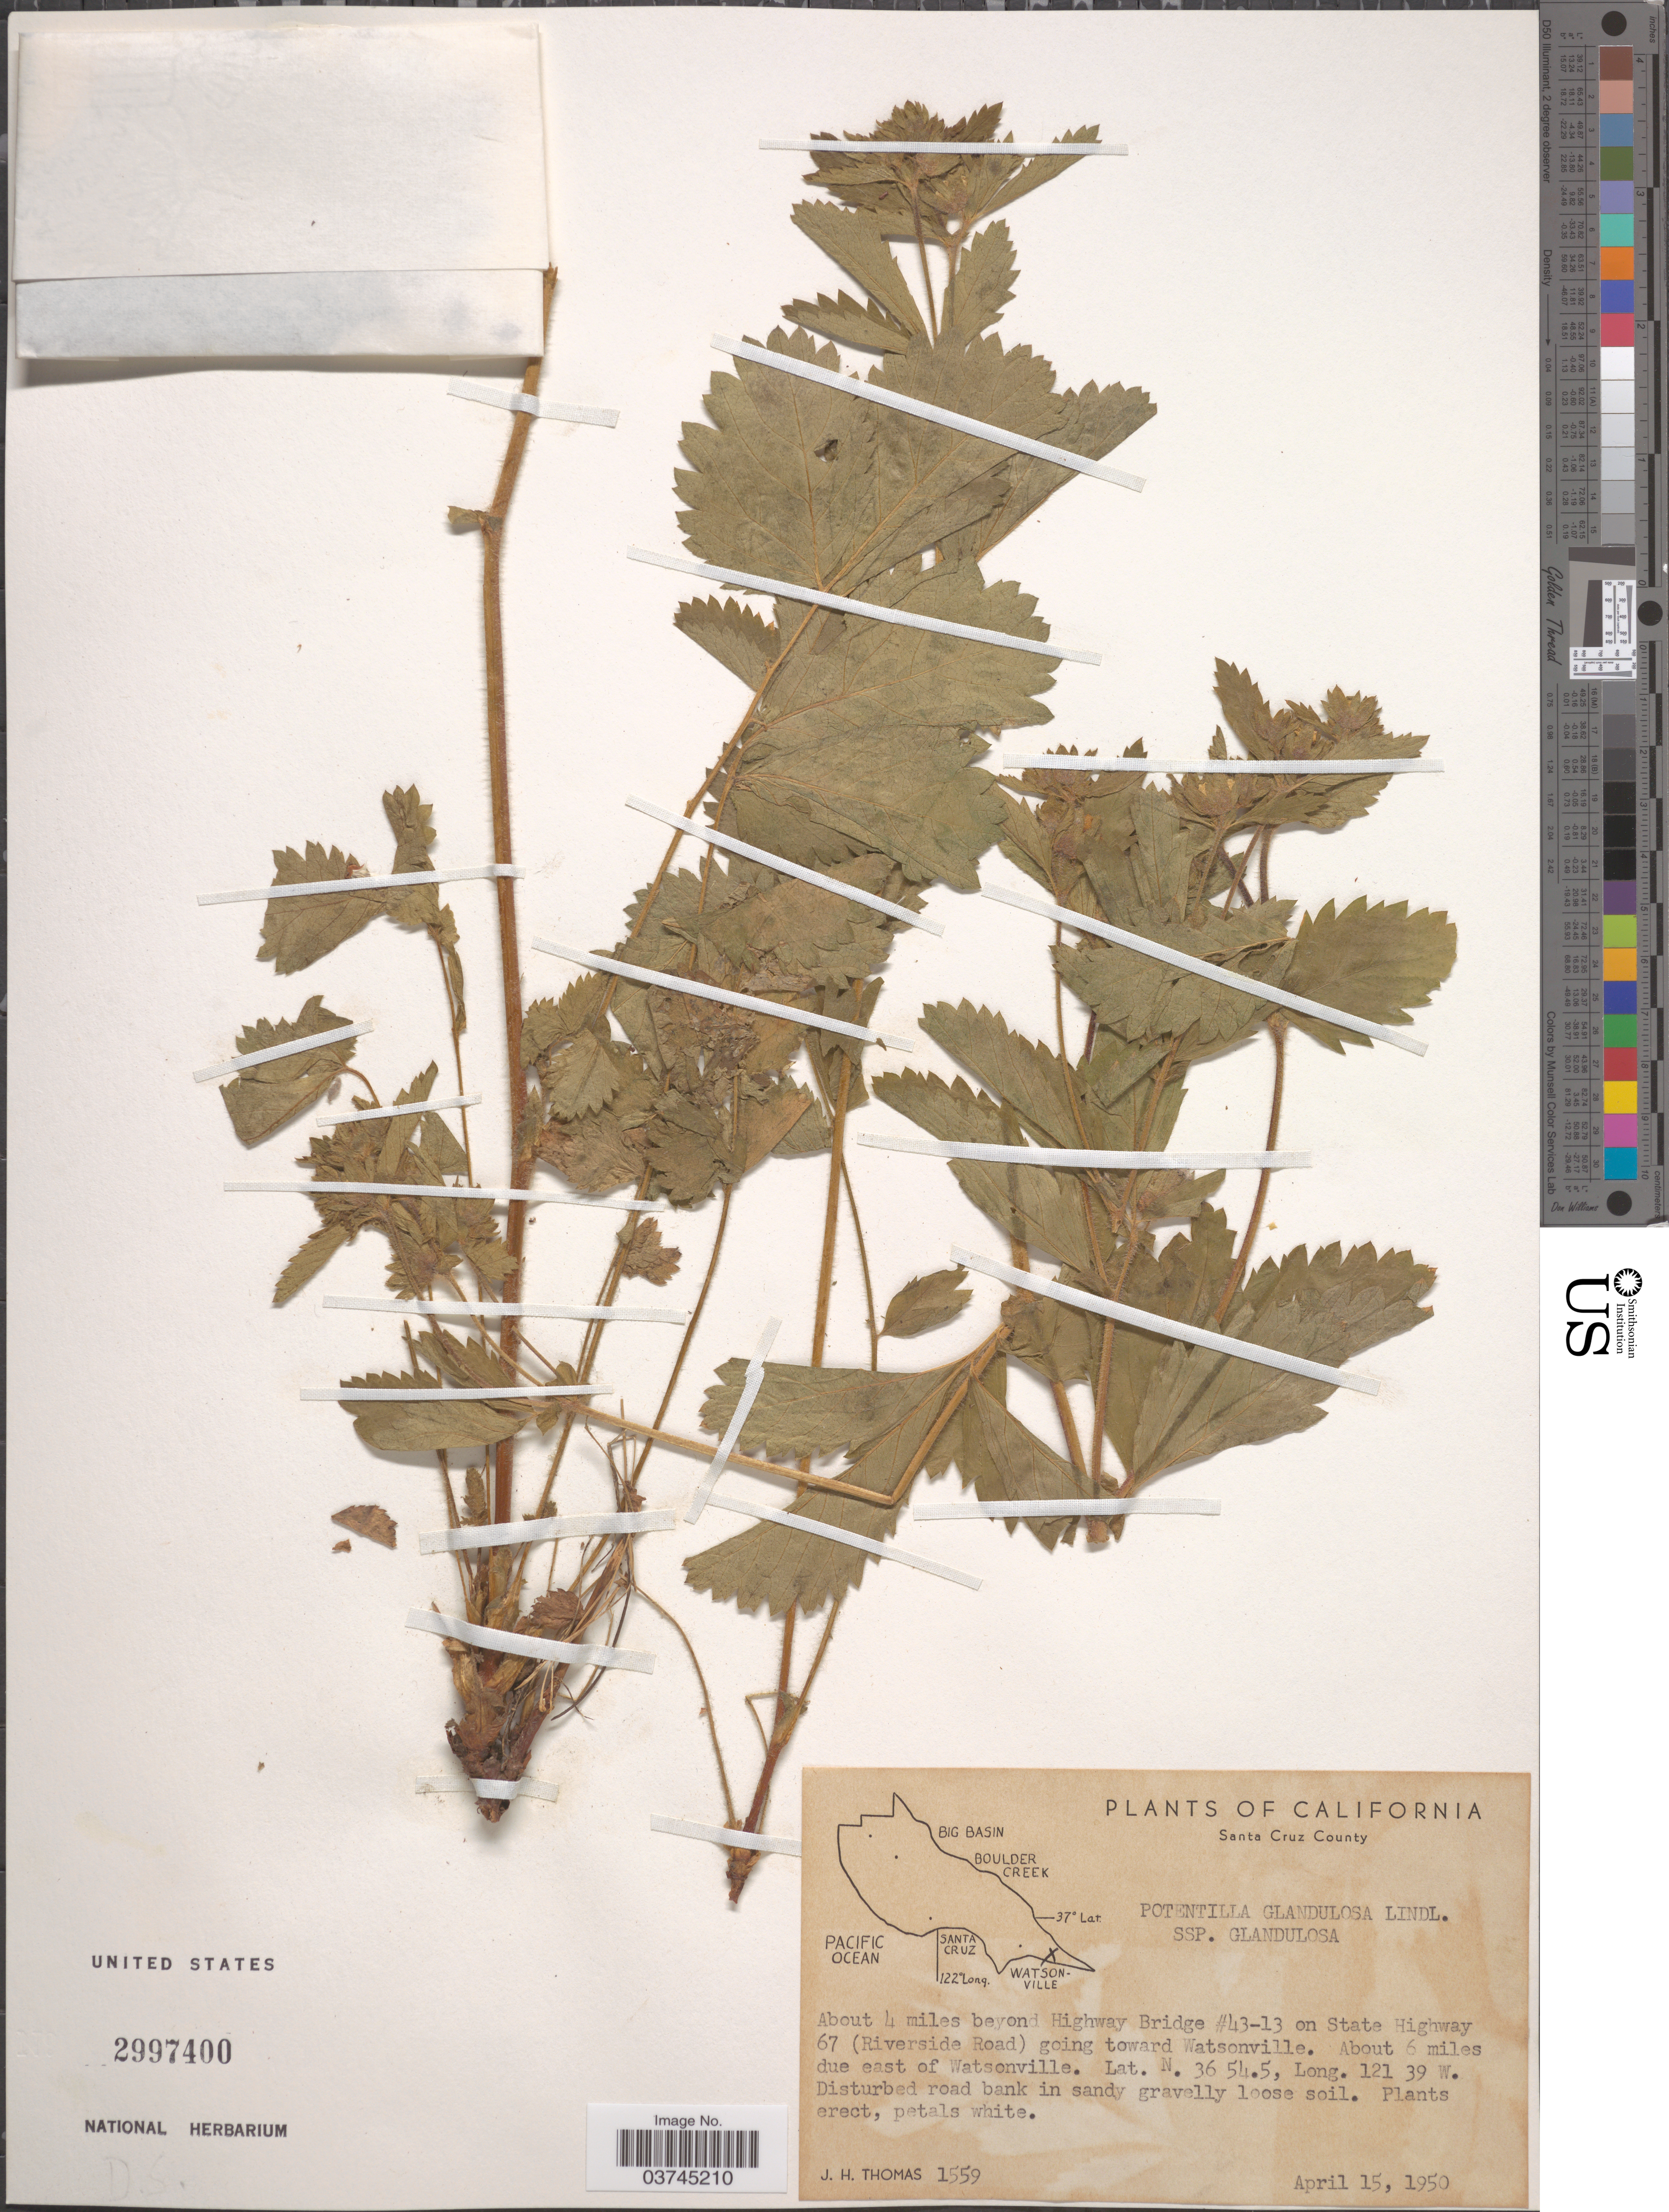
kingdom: Plantae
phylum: Tracheophyta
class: Magnoliopsida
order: Rosales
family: Rosaceae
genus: Drymocallis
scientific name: Drymocallis glandulosa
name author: (Lindl.) Rydb.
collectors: J. H. Thomas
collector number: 1559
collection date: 1950-04-15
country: United States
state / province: California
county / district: Santa Cruz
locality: Santa Cruz County. About 4 miles beyond Highway Bridge #43-13 on State Highway 67 (Riverside Road) going toward Watsonville. About 6 miles due east of Watsonville.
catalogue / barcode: US 2997400